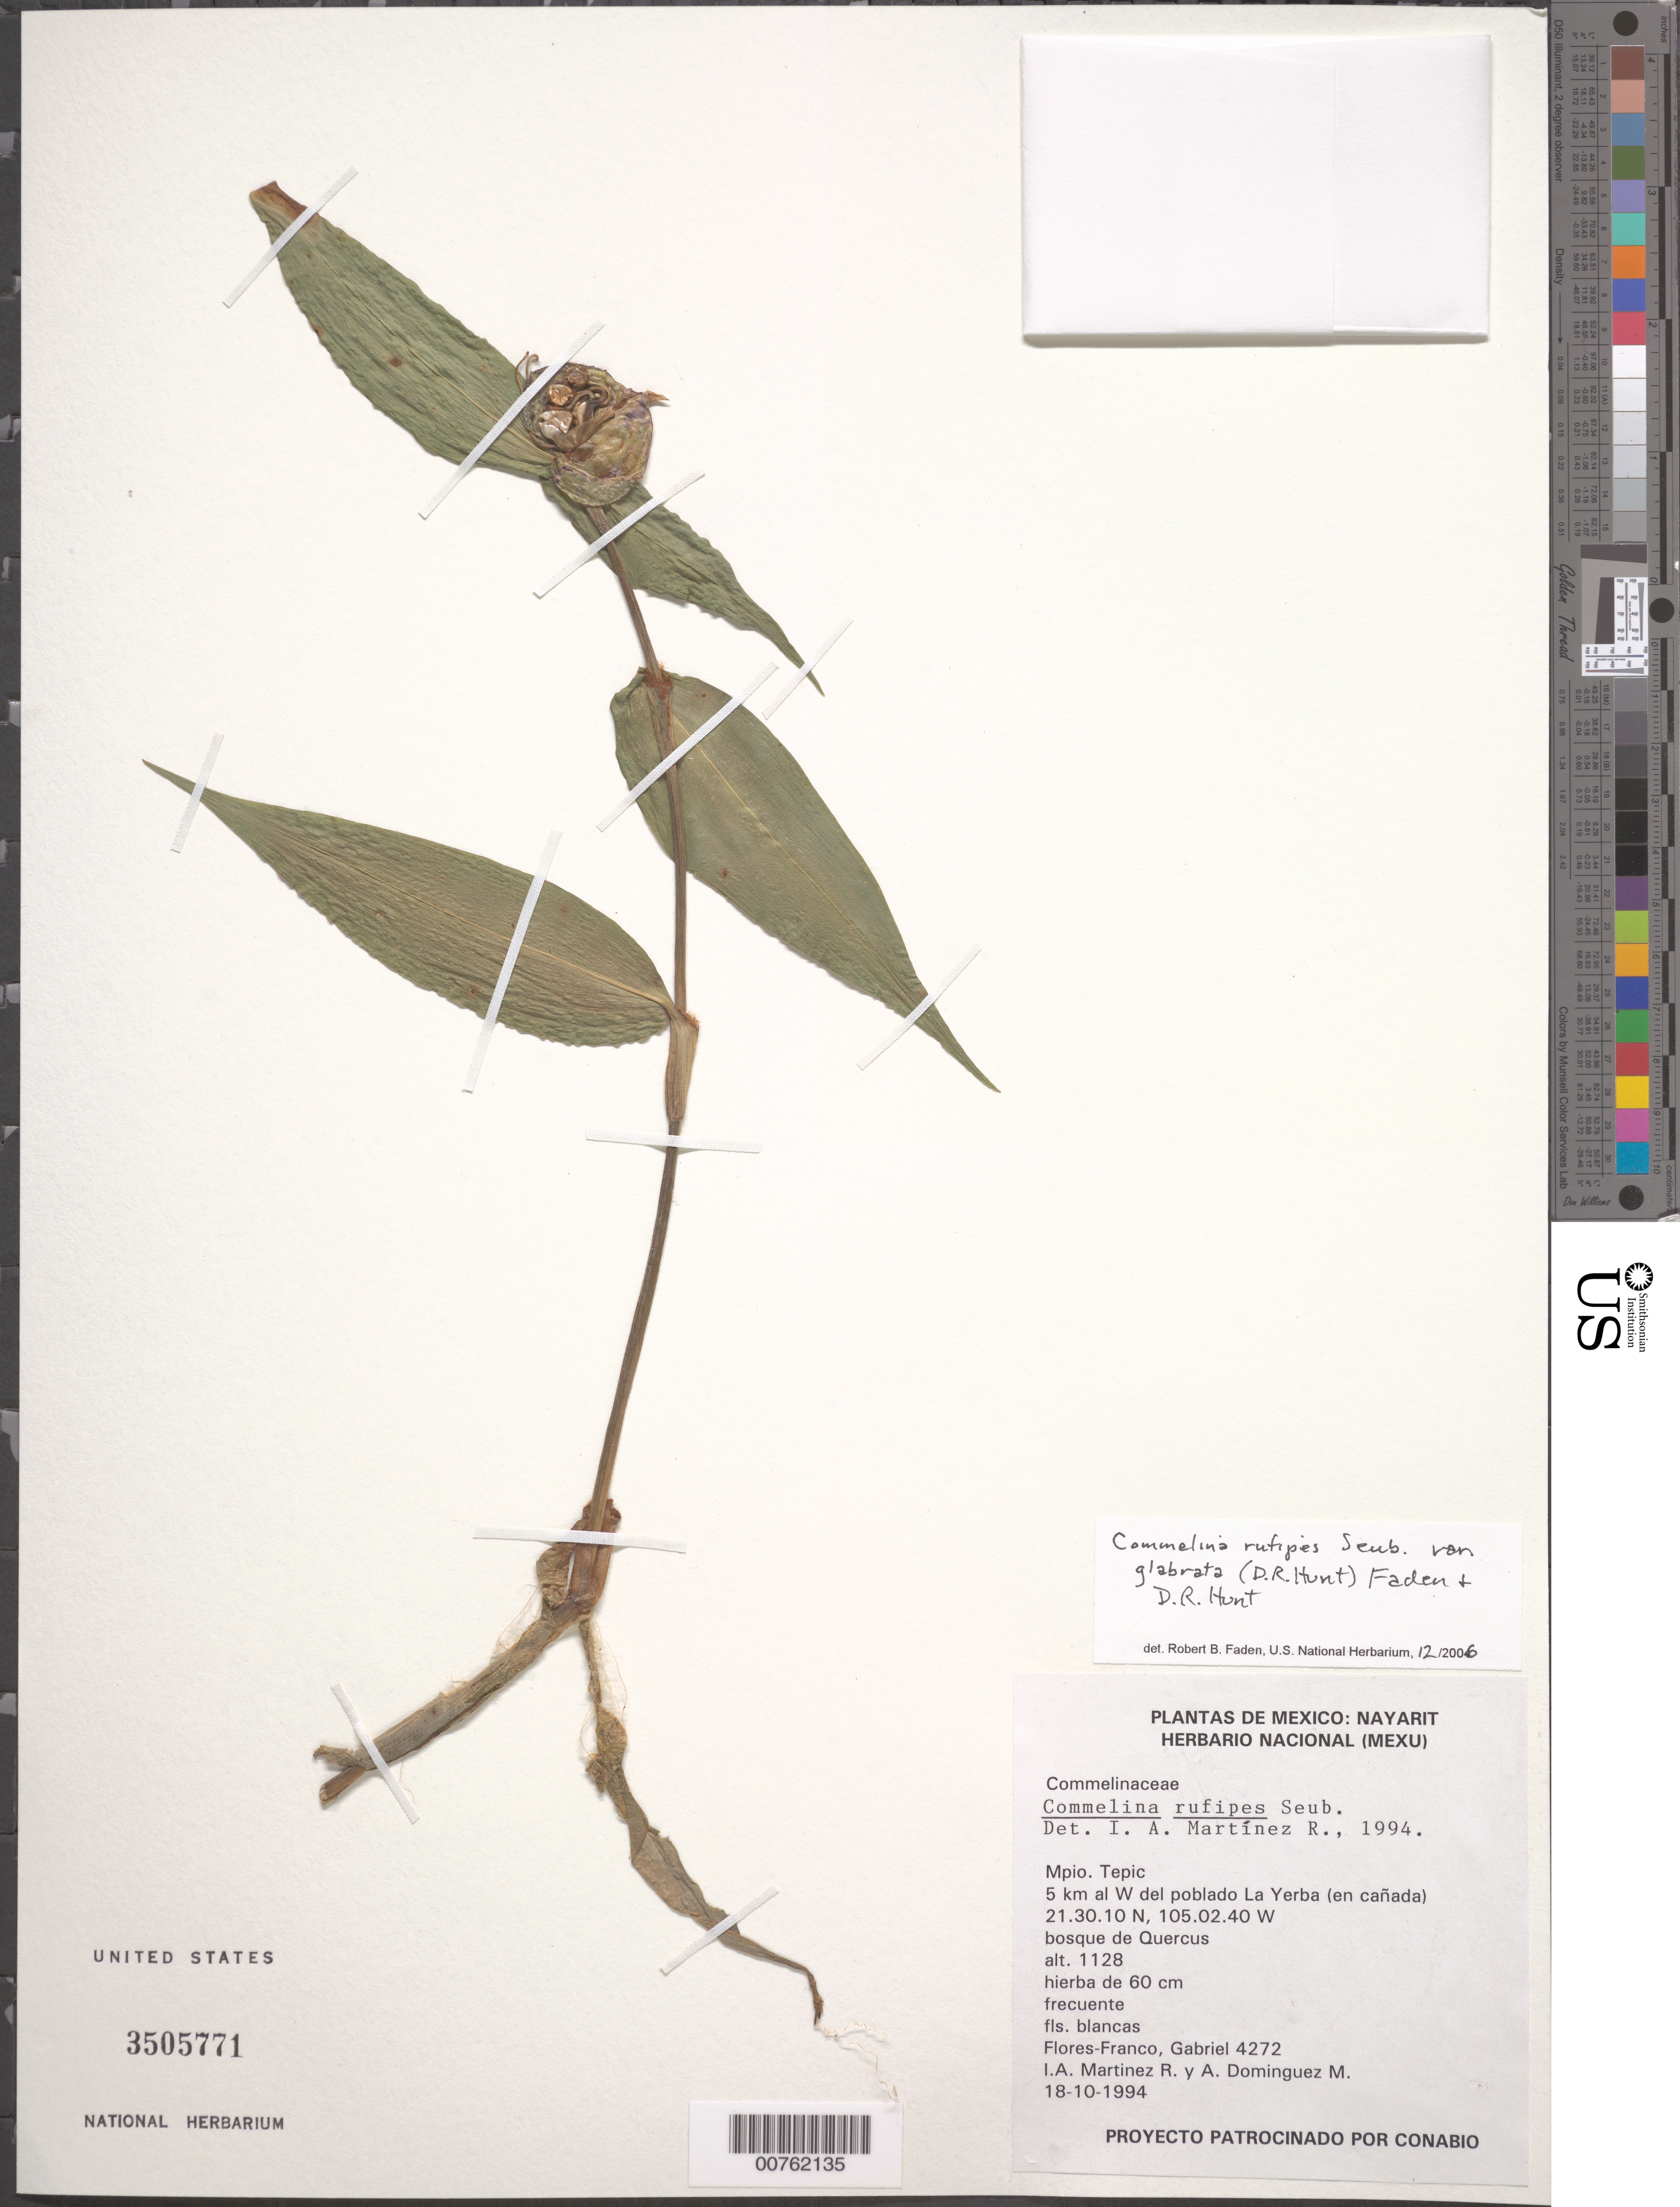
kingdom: Plantae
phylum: Tracheophyta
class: Liliopsida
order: Commelinales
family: Commelinaceae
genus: Commelina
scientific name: Commelina rufipes var. glabrata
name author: (D.R. Hunt) Faden & D.R. Hunt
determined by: Faden, Robert B., (US), Smithsonian Institution - National Museum of Natural History (UNITED STATES)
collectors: G. Flores F., I. A. Martinez R. & A. Dominguez M.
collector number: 4272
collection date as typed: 18 Oct 1994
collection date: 1994-10-18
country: Mexico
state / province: Nayarit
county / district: Tepic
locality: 5 km al W del poblado La Yerba (en canada)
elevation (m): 1128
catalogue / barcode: US 3505771